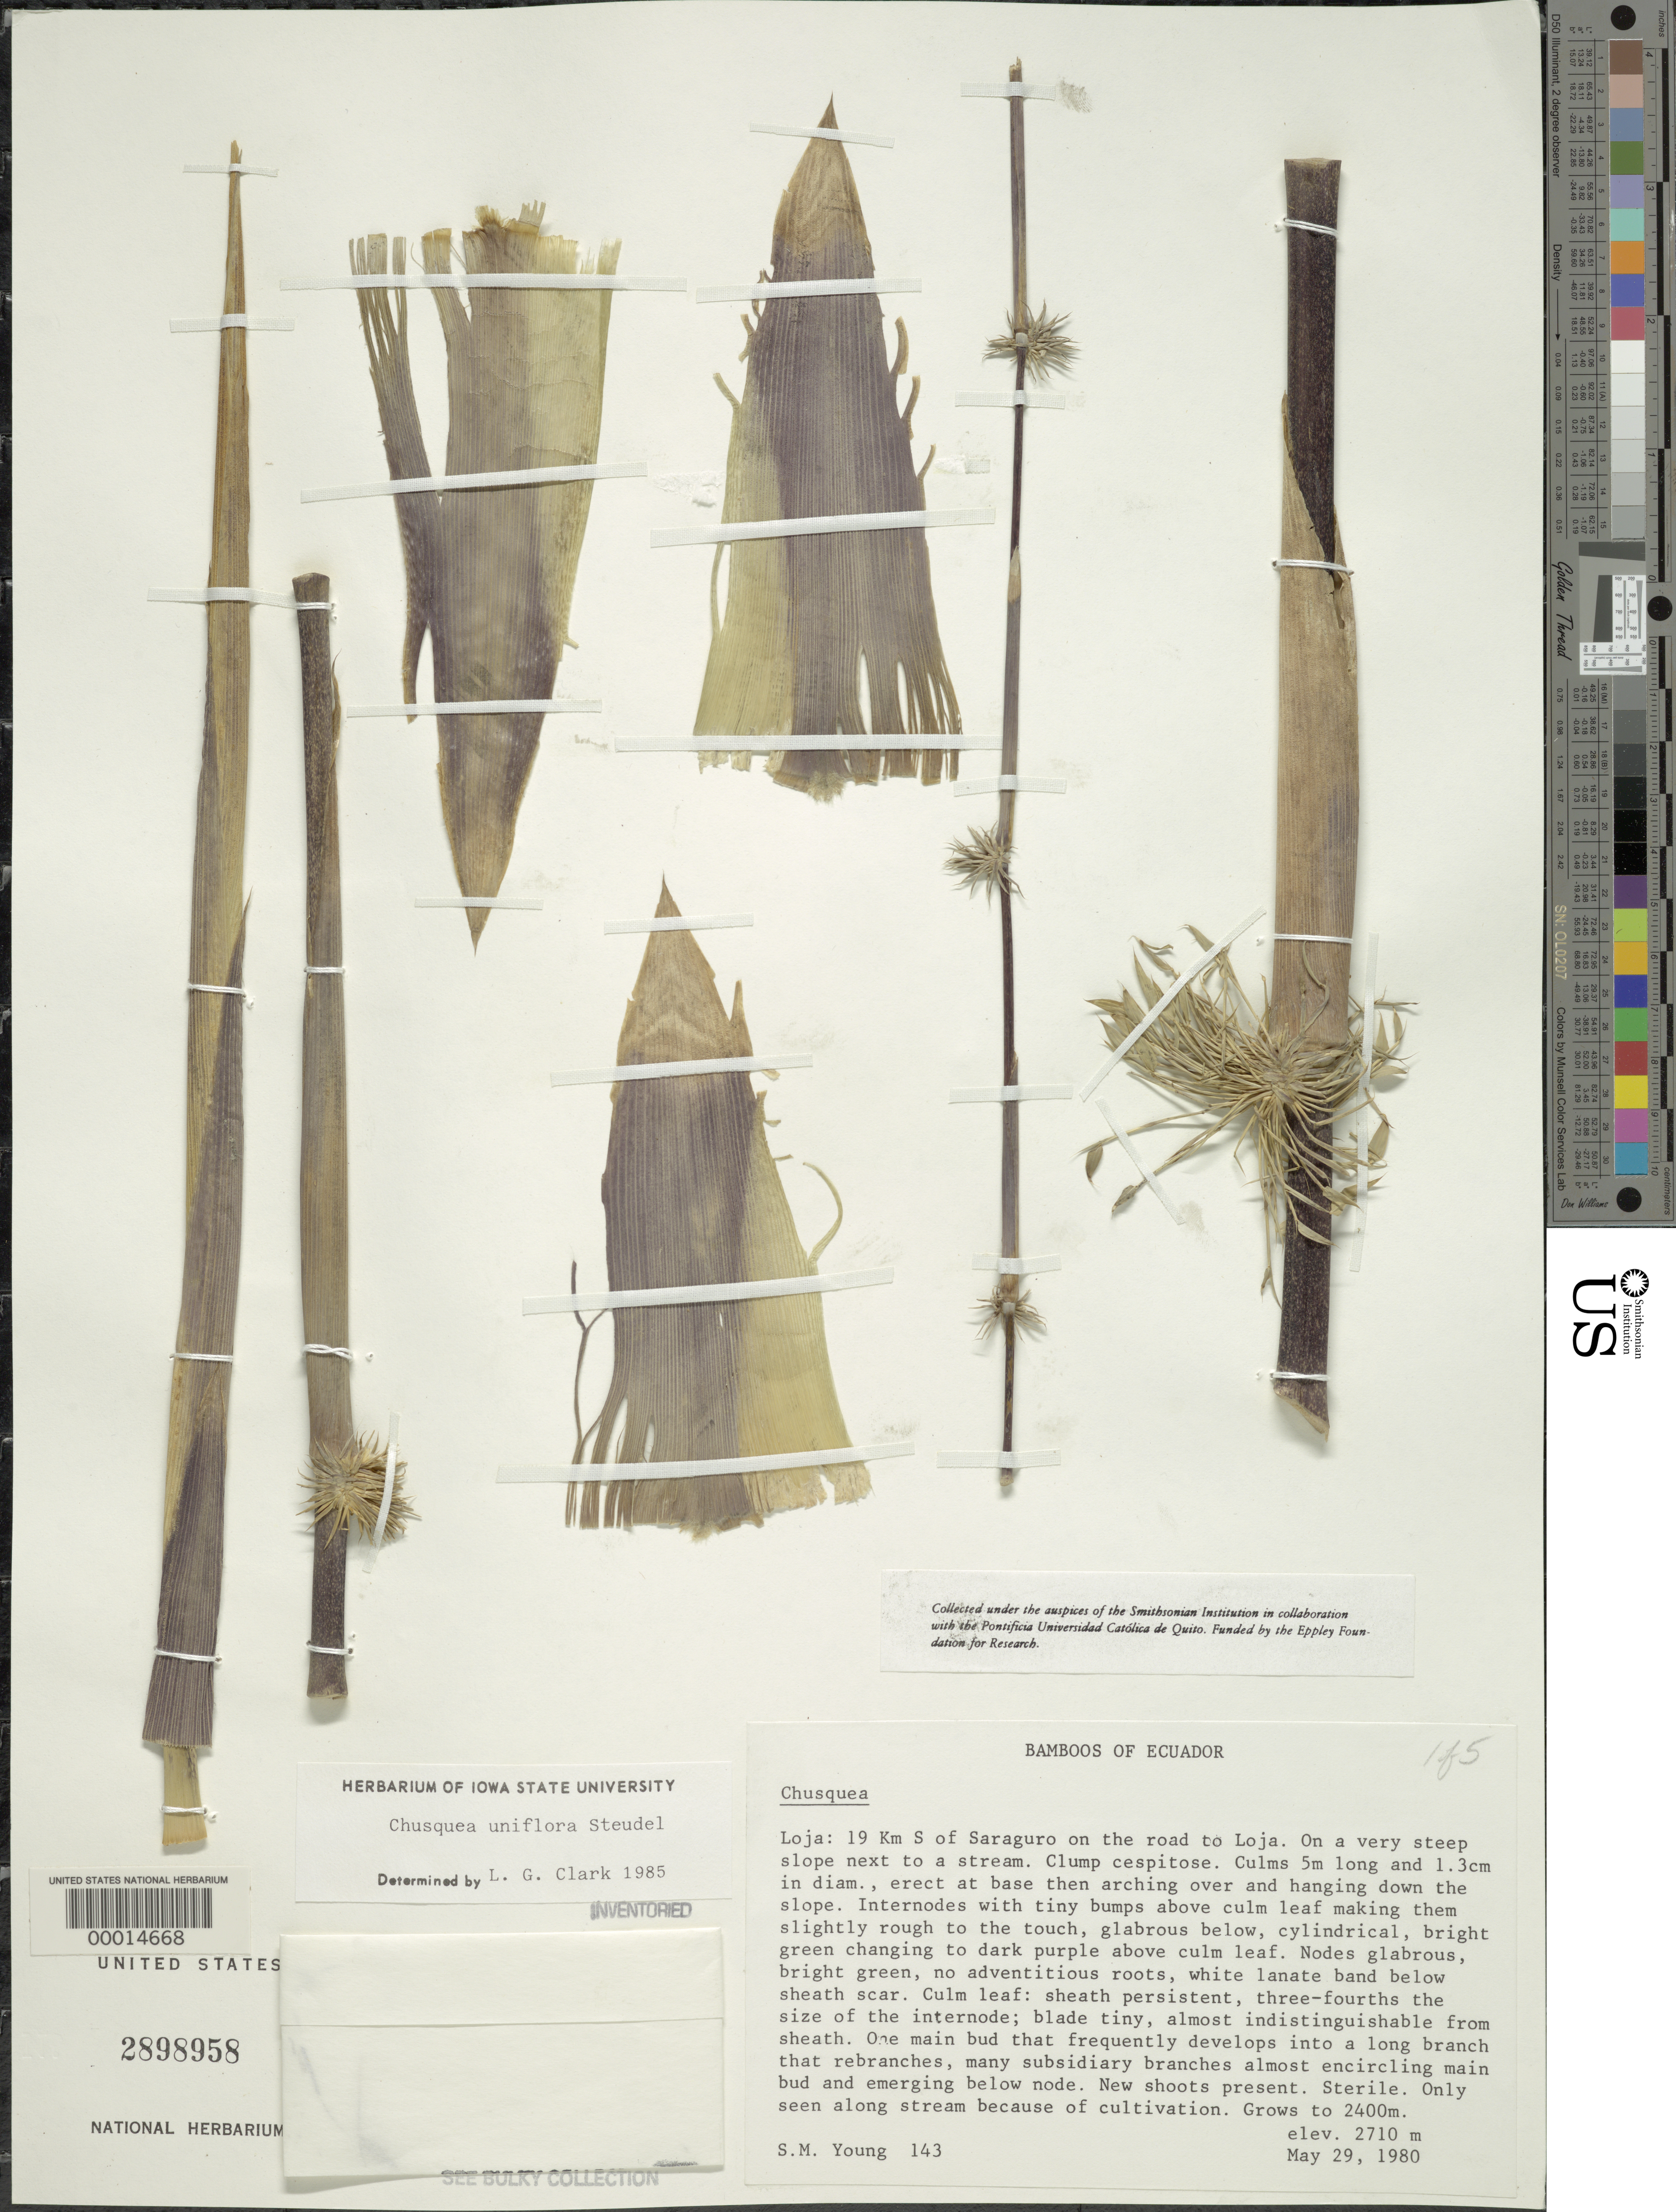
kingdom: Plantae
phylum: Tracheophyta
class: Liliopsida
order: Poales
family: Poaceae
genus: Chusquea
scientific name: Chusquea uniflora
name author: Steud.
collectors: S. Young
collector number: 143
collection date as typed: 29 May 1980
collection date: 1980-05-29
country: Ecuador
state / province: Loja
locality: Saraguro/Loja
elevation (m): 2710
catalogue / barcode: US 2898958